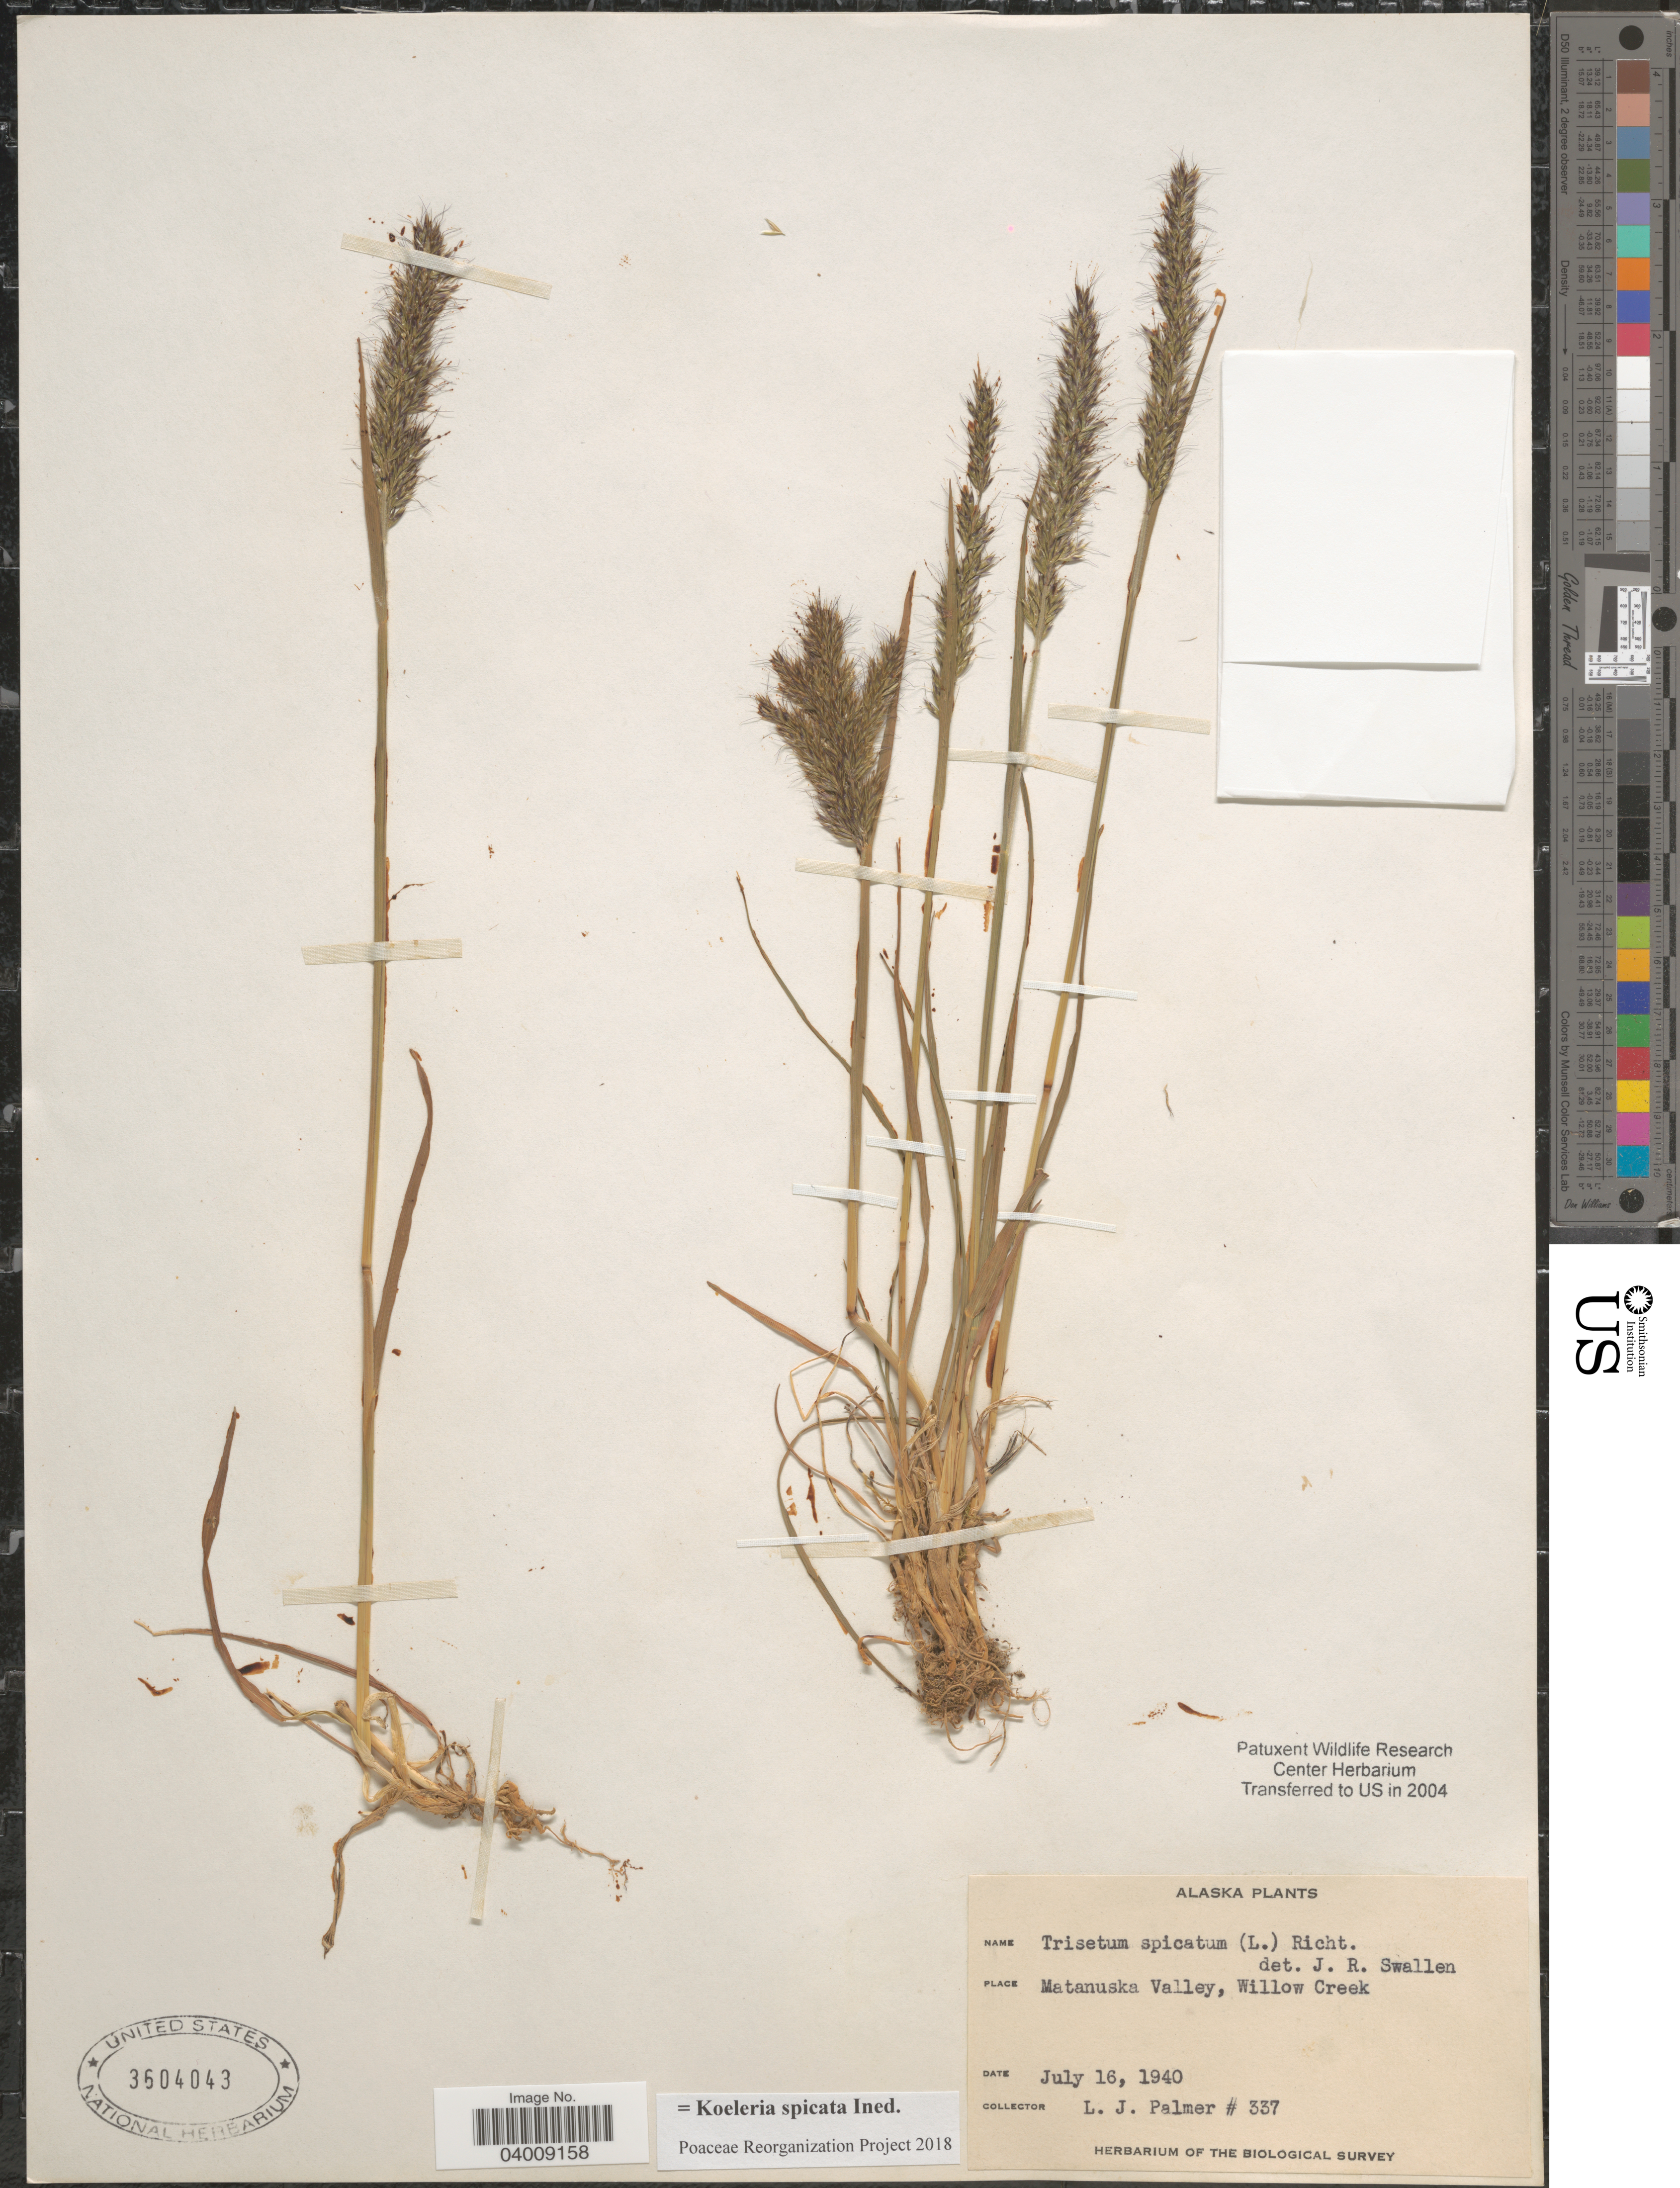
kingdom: Plantae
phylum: Tracheophyta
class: Liliopsida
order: Poales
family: Poaceae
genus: Koeleria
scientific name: Koeleria spicata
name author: (L.) Barberá et al.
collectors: L. J. Palmer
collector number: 337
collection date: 1940-07-16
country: United States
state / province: Alaska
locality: Matanuska Valley, Willow Creek.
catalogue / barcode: US 3604043